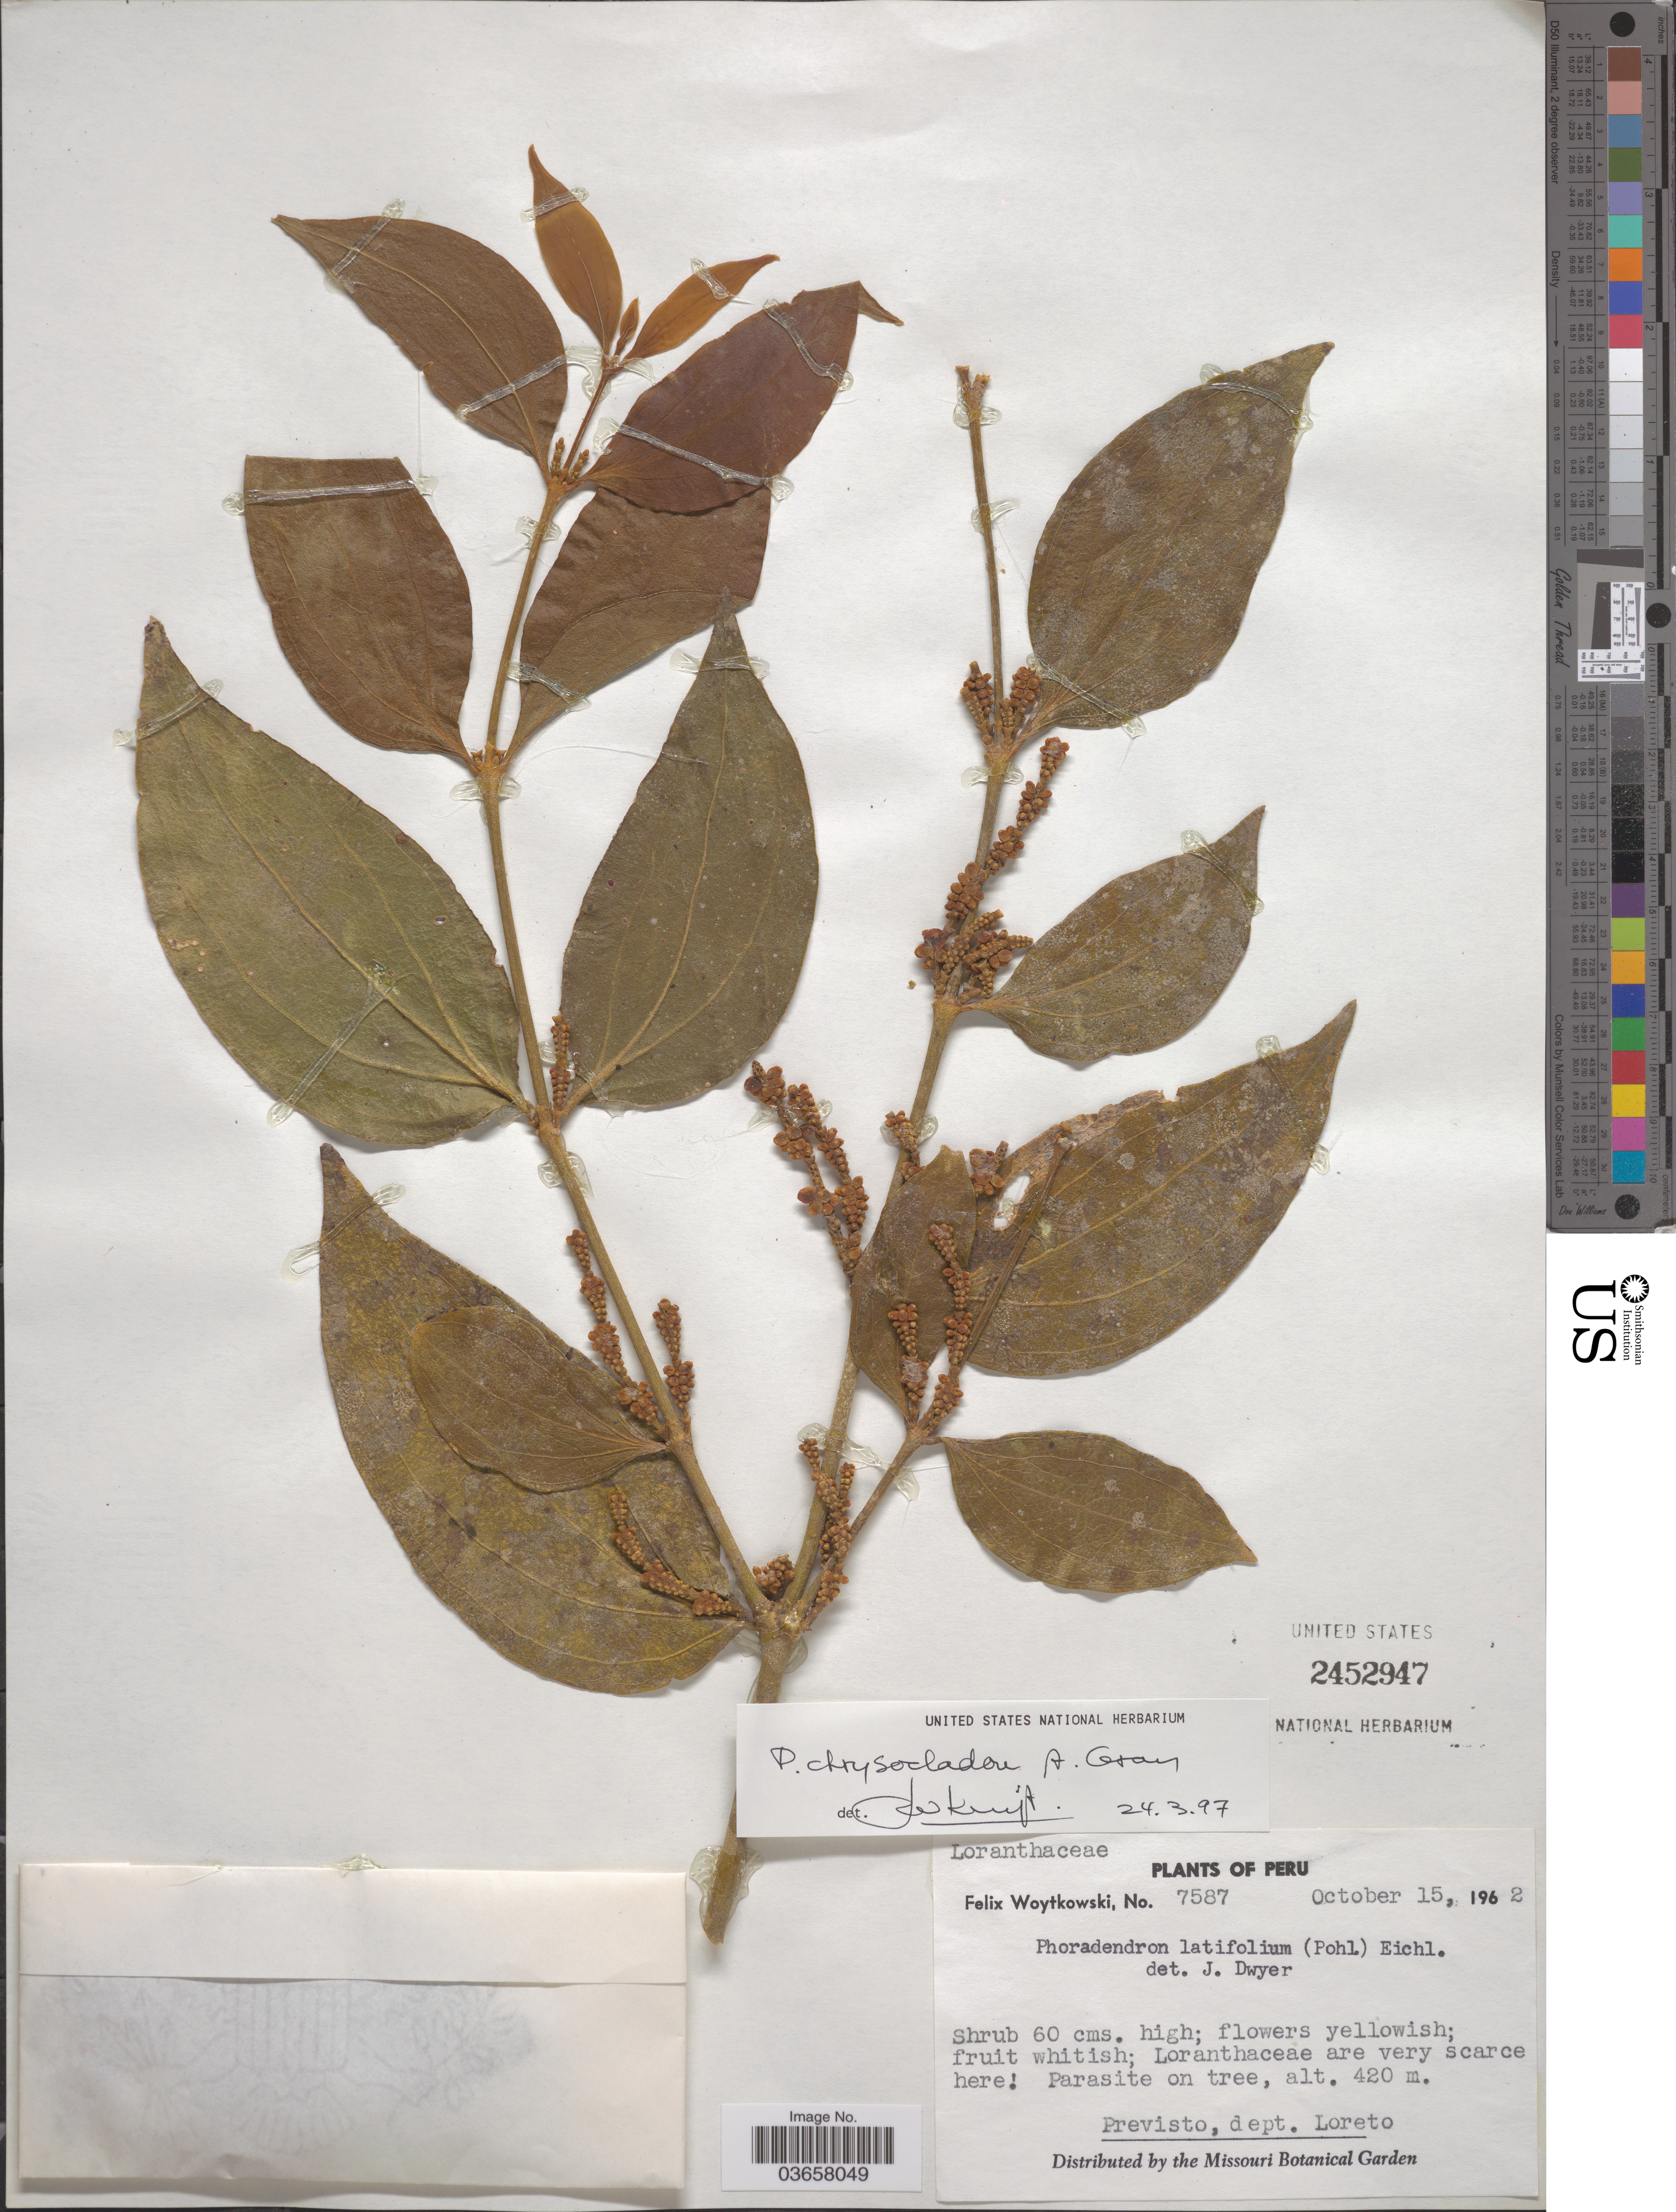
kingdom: Plantae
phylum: Tracheophyta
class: Magnoliopsida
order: Santalales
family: Viscaceae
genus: Phoradendron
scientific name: Phoradendron chrysocladon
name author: A. Gray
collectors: F. Woytkowski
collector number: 7587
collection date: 1962-10-15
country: Peru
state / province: Loreto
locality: Previsto, dept. Loreto.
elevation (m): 420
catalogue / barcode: US 2452947